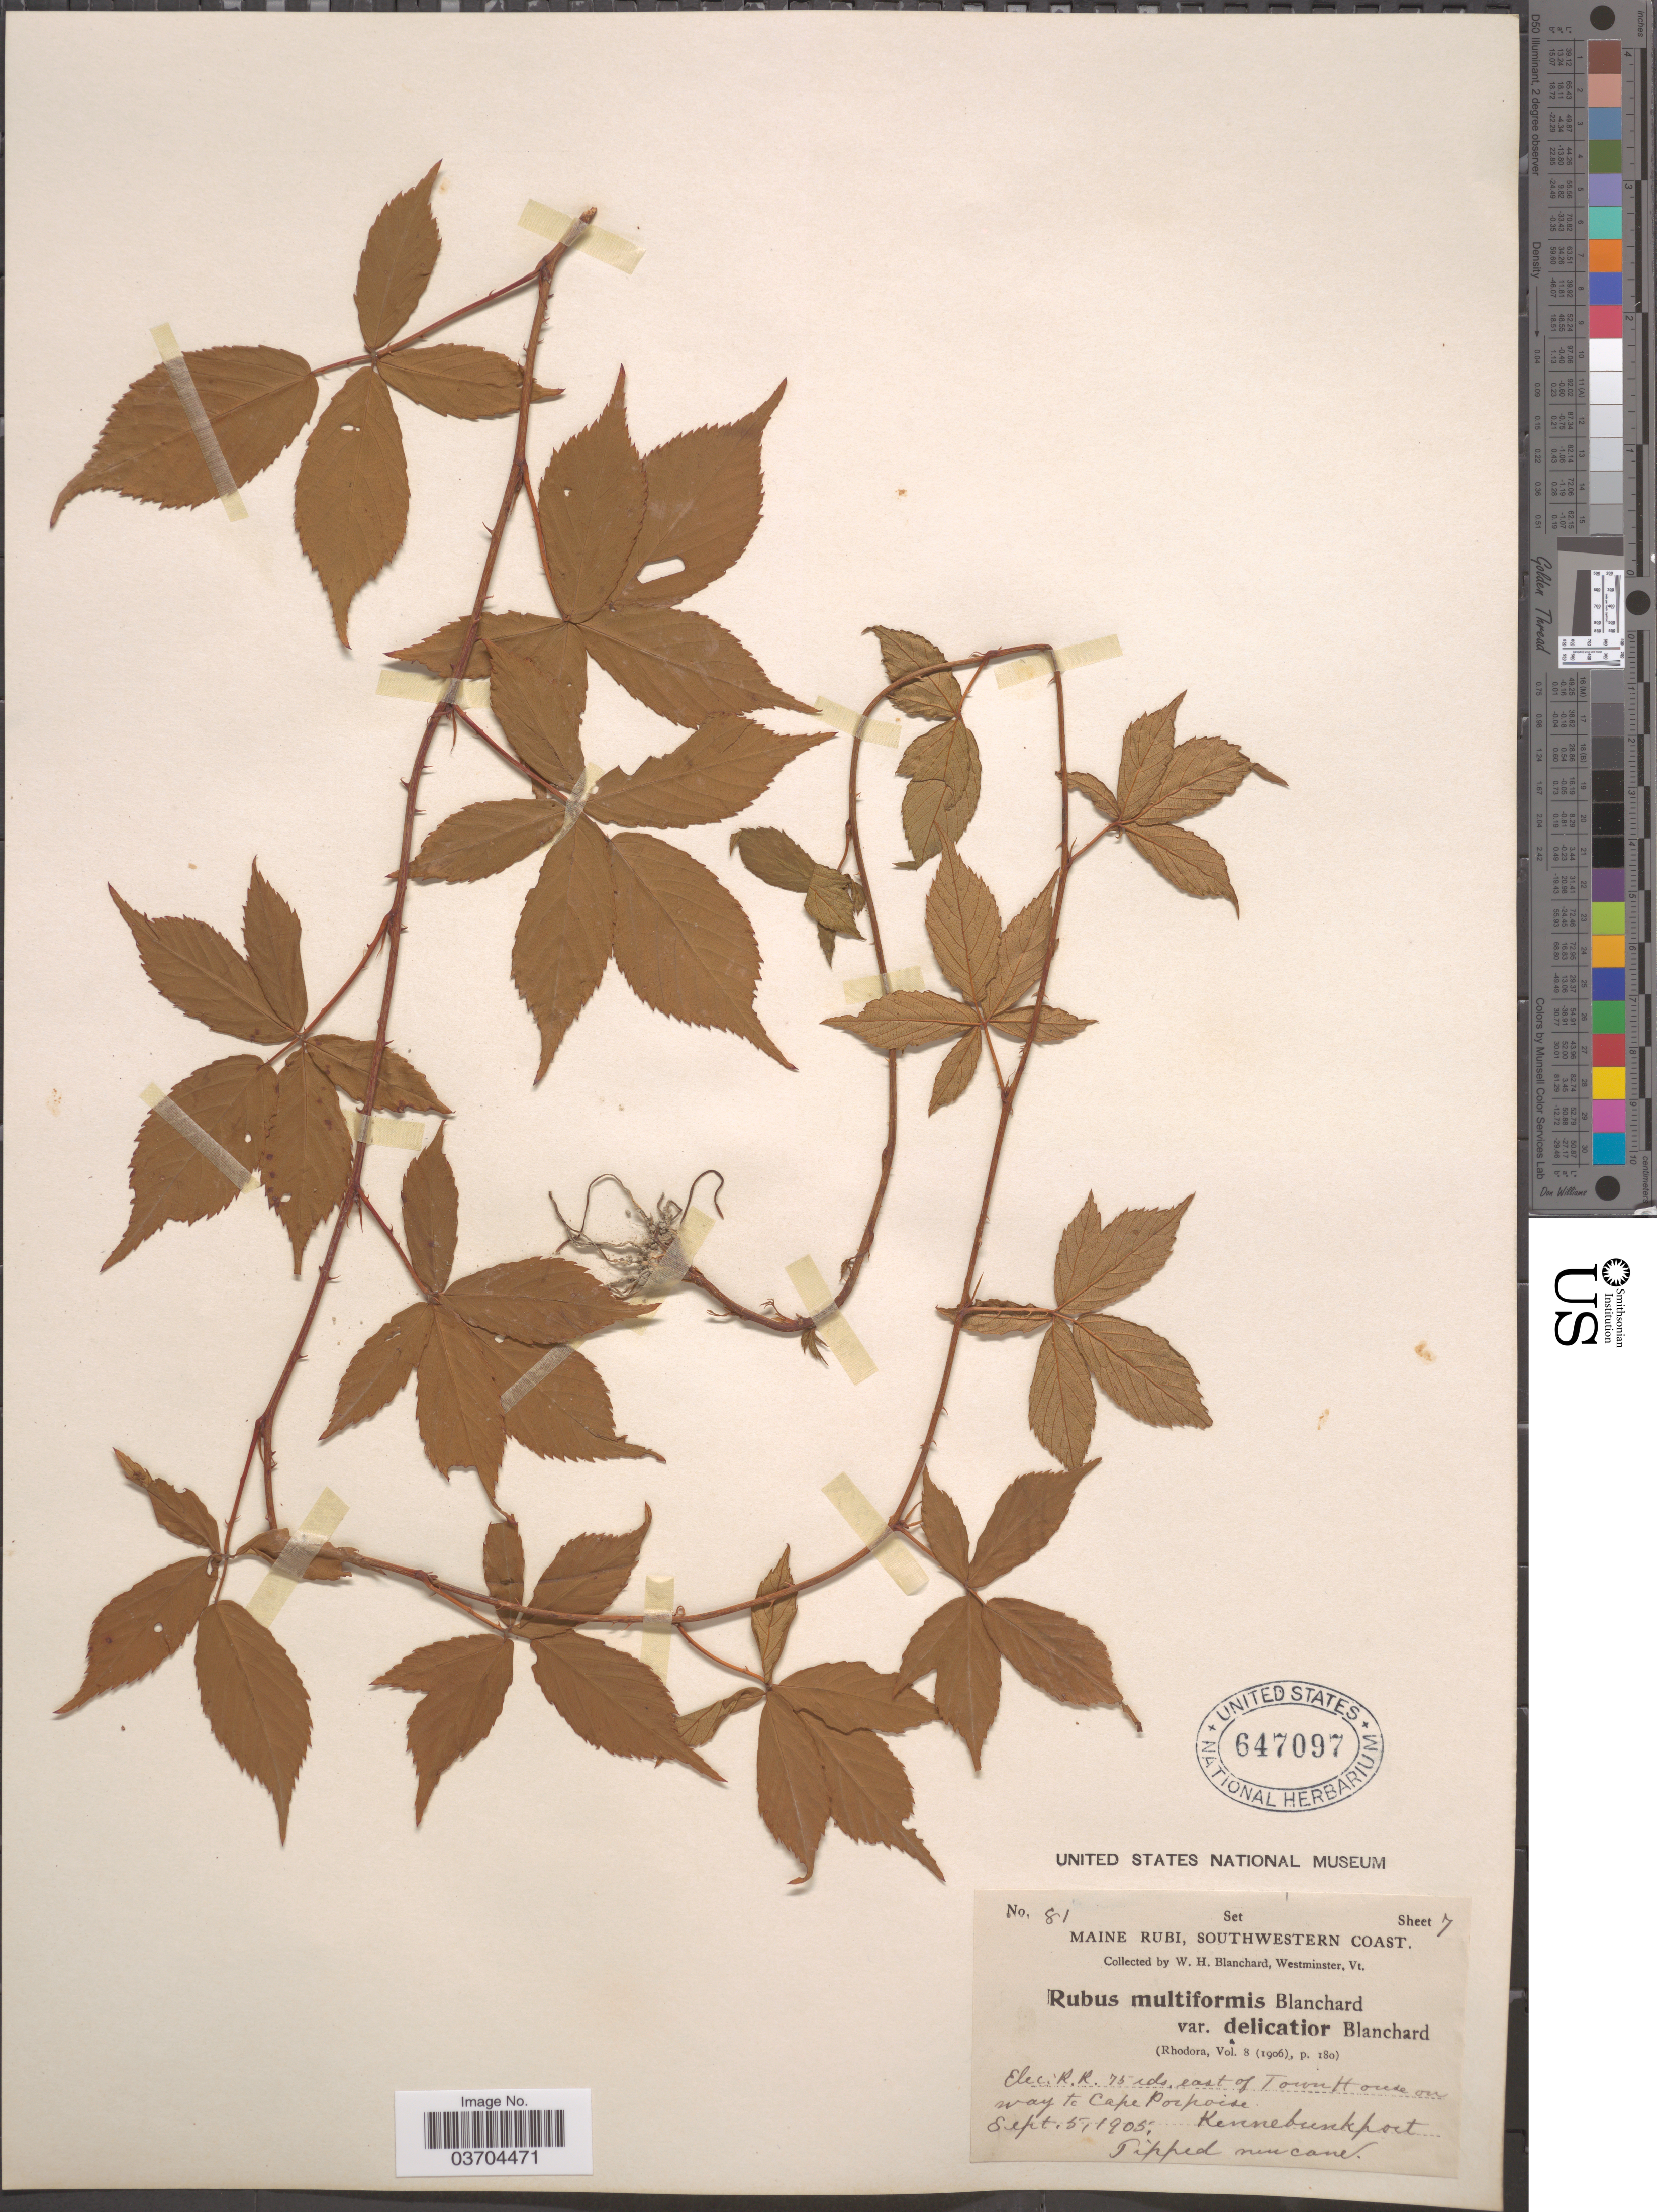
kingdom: Plantae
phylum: Tracheophyta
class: Magnoliopsida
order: Rosales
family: Rosaceae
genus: Rubus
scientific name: Rubus canadensis x R. plicatifolius Blanch.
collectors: W. H. Blanchard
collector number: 81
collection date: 1905-09-05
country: United States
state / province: Maine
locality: Maine Rubi, Southwestern coast. Elec. R. R. 75 rds. east of Town House on way to Cape Porpoise. Kennebunkport.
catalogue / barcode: US 647097